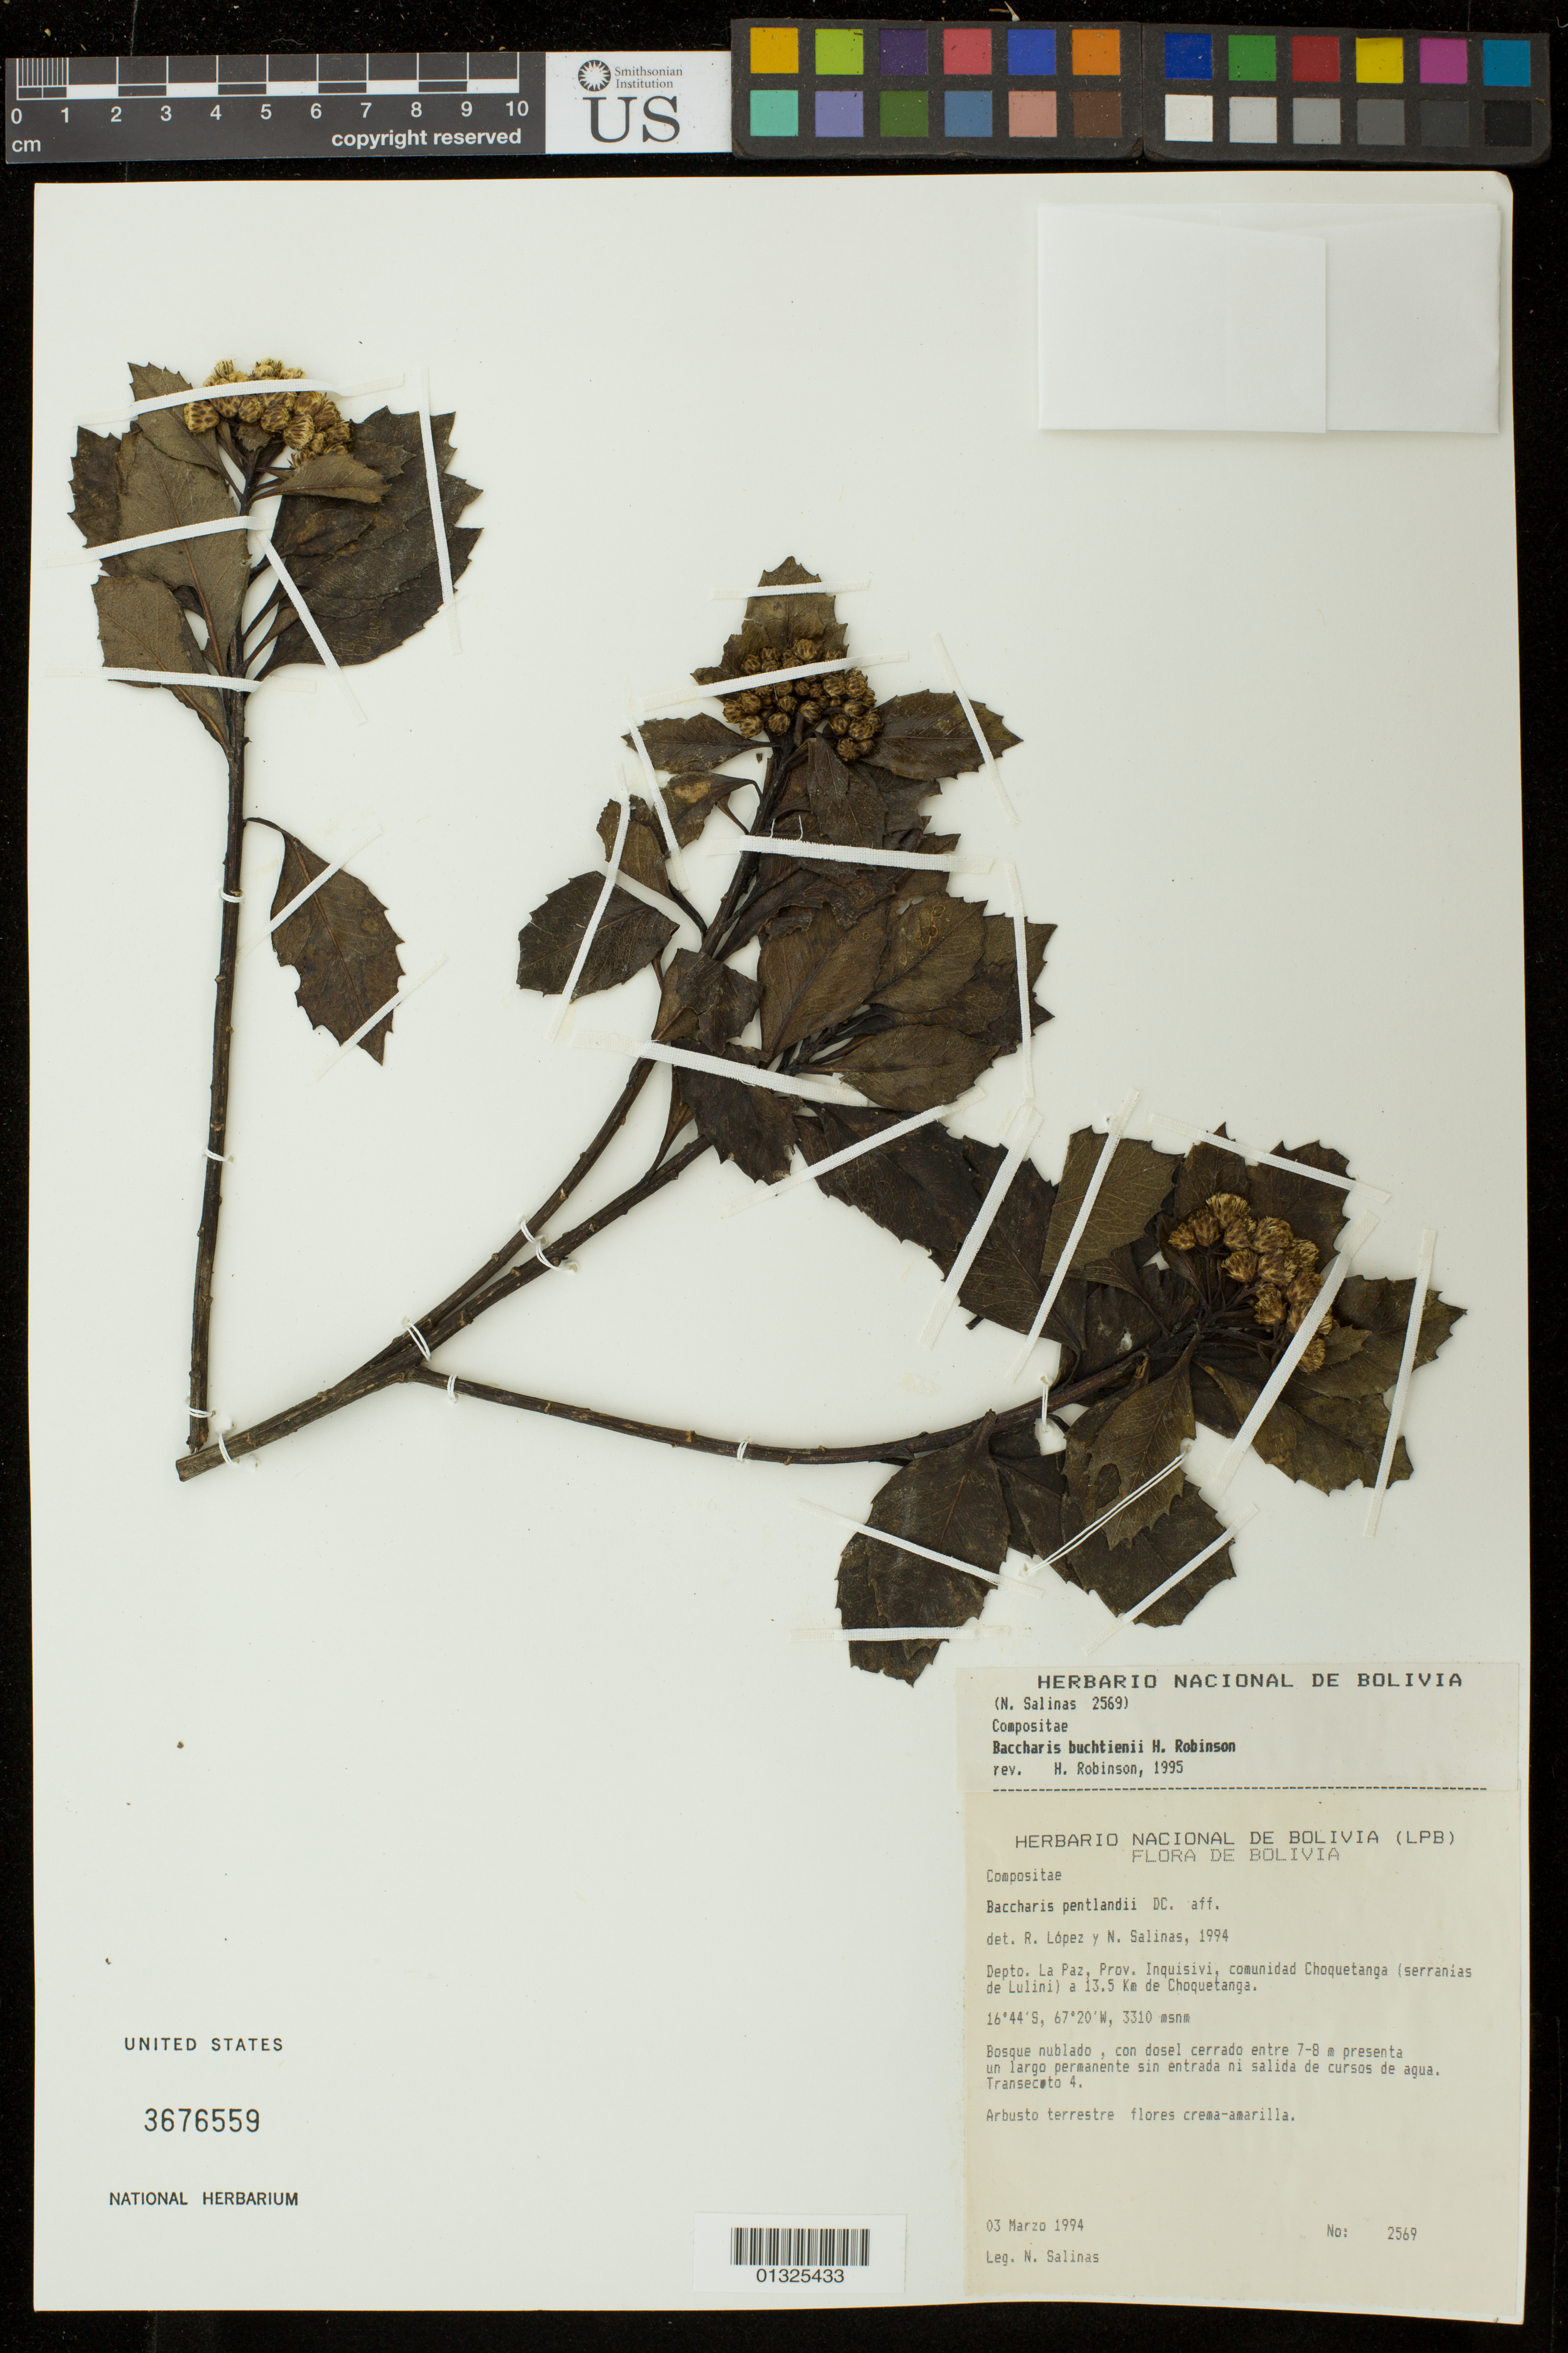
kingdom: Plantae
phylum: Tracheophyta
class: Magnoliopsida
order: Asterales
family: Asteraceae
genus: Baccharis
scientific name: Baccharis buchtienii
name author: H. Rob.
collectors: N. Salinas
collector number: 2569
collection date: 1994-03-03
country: Bolivia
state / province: La Paz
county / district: Inquisivi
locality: comunidad Choquetanga (serranias de Lulini) a 13.5 Km de Choquetanga.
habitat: bosque nublado, con dosel entre 7-8 presenta un largo permanente sin entrada ni salida de cursos de agua, Transecto 4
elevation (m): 3310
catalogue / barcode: US 3676559